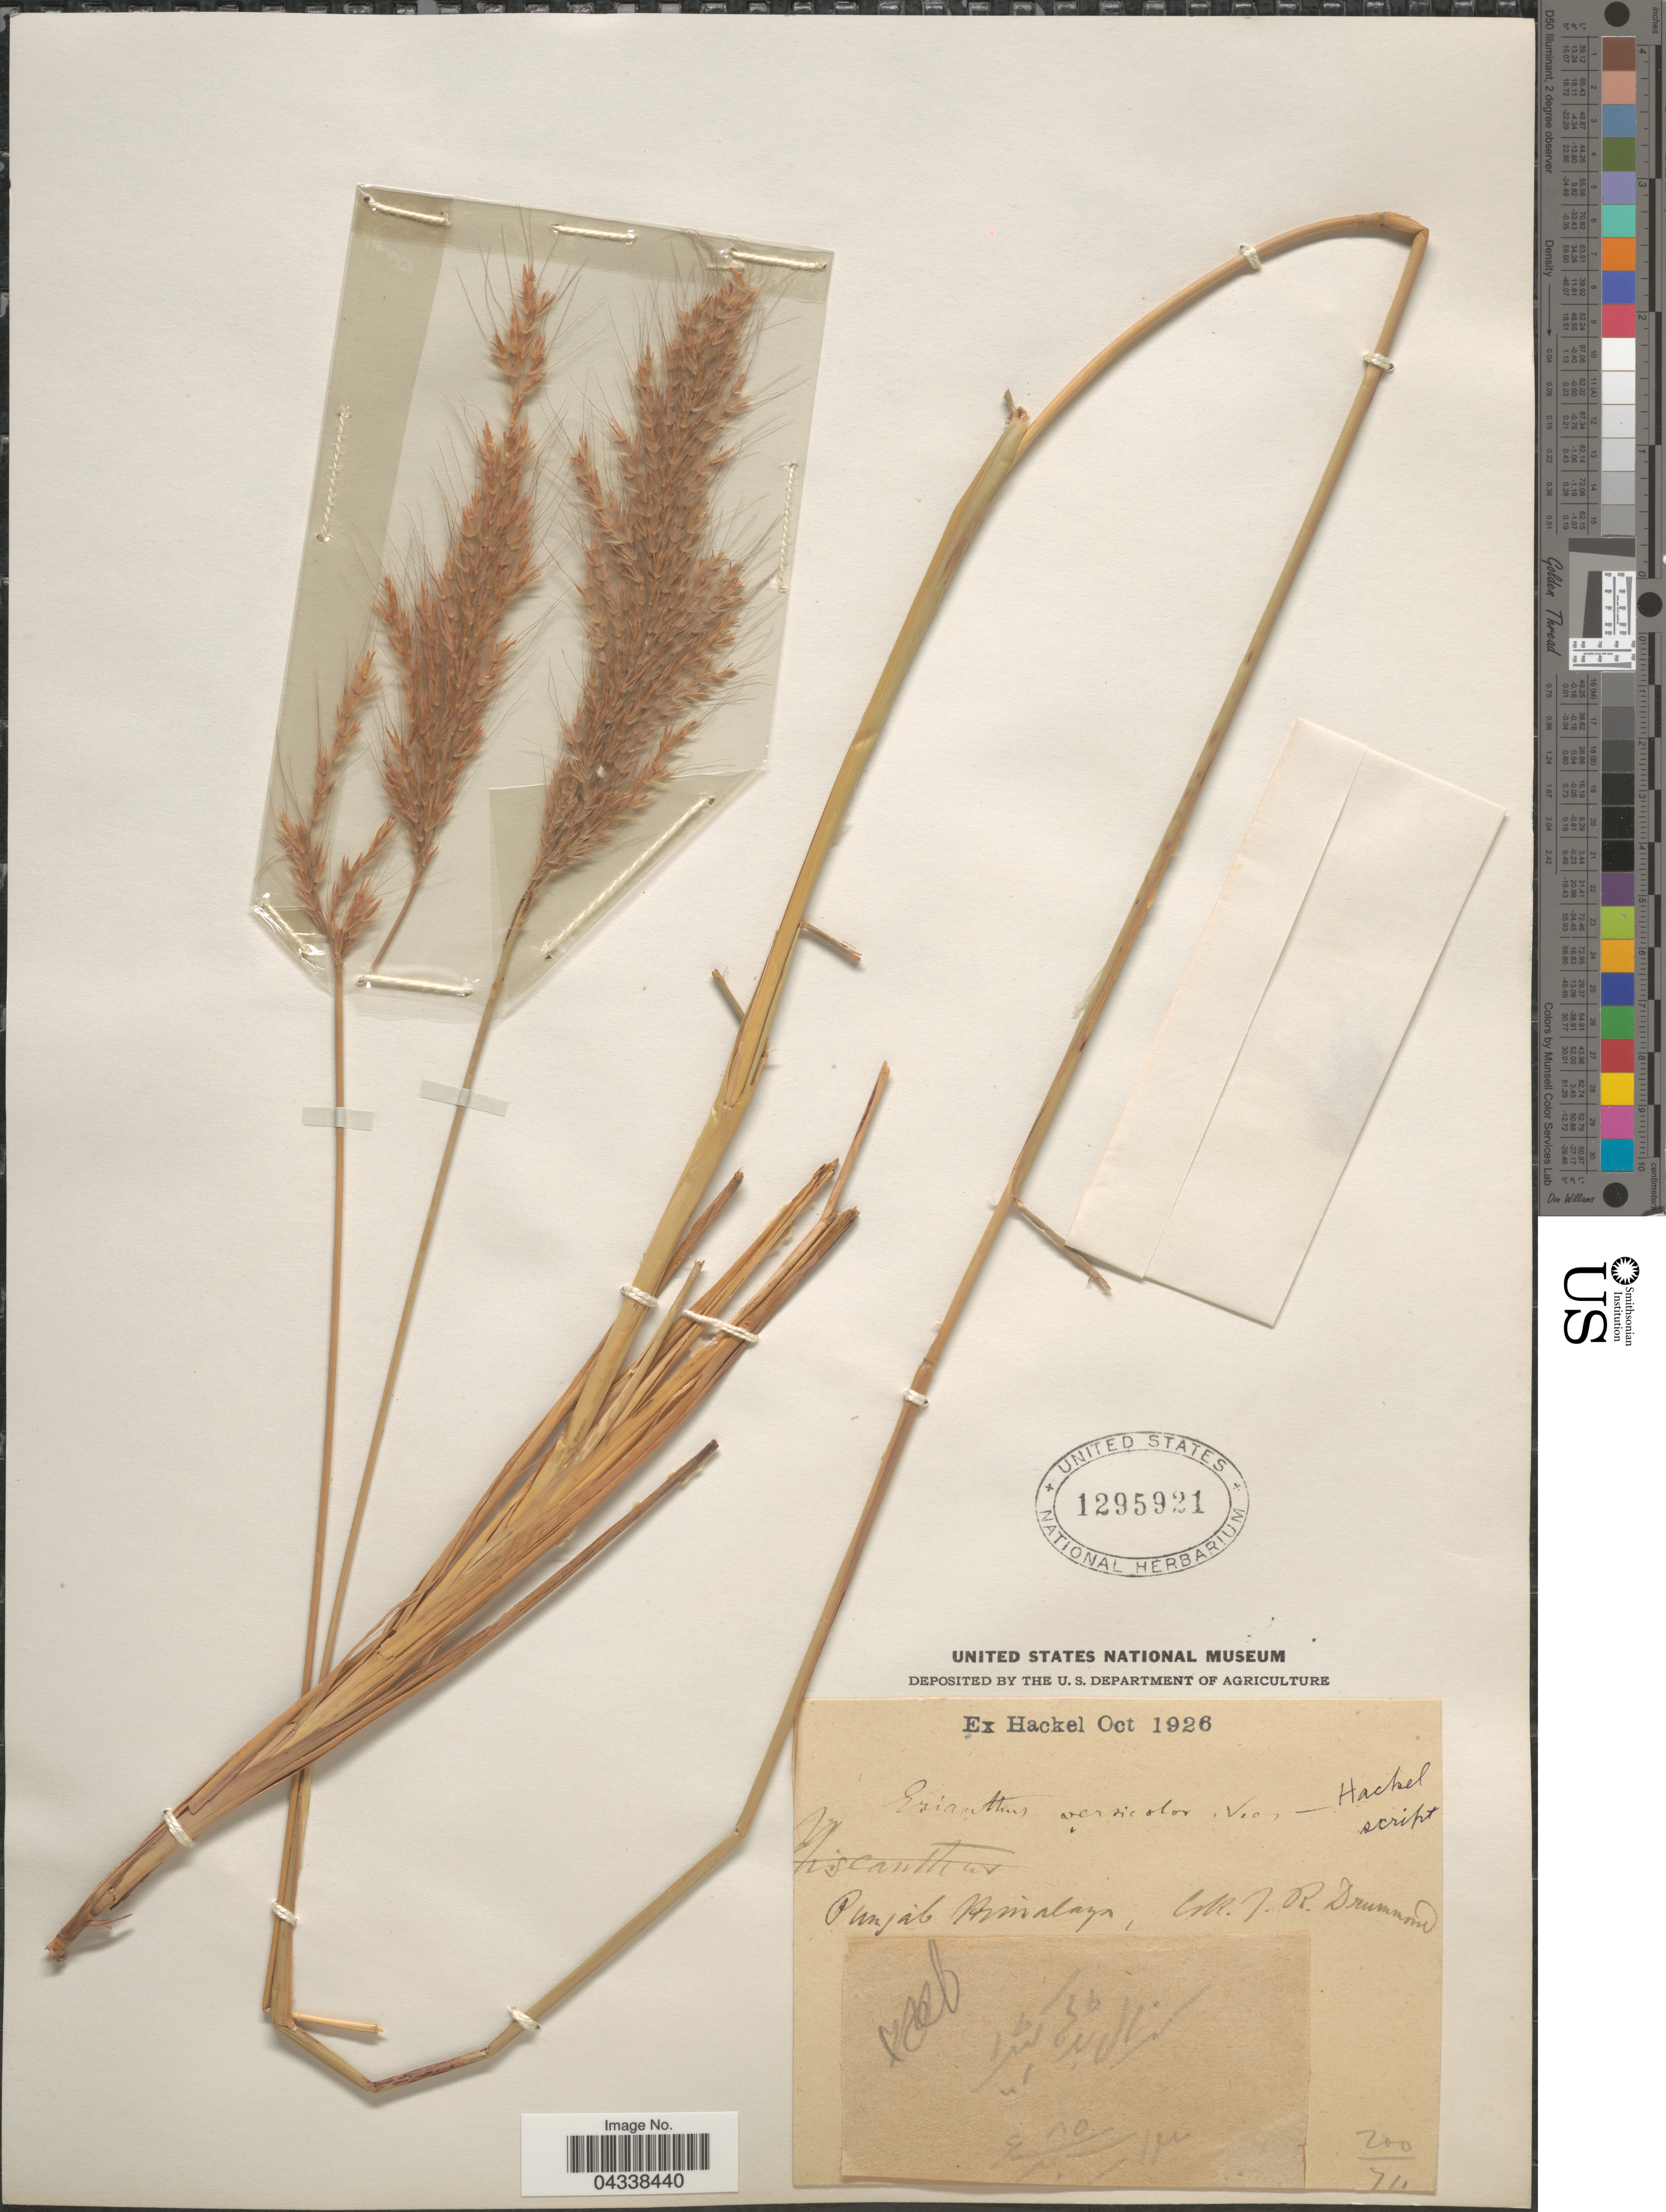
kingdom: Plantae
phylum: Tracheophyta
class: Liliopsida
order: Poales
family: Poaceae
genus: Saccharum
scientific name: Saccharum rufipilum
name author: Steud.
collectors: J. R. Drummond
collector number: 200/711?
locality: Punjab Himalaya.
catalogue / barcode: US 1295921